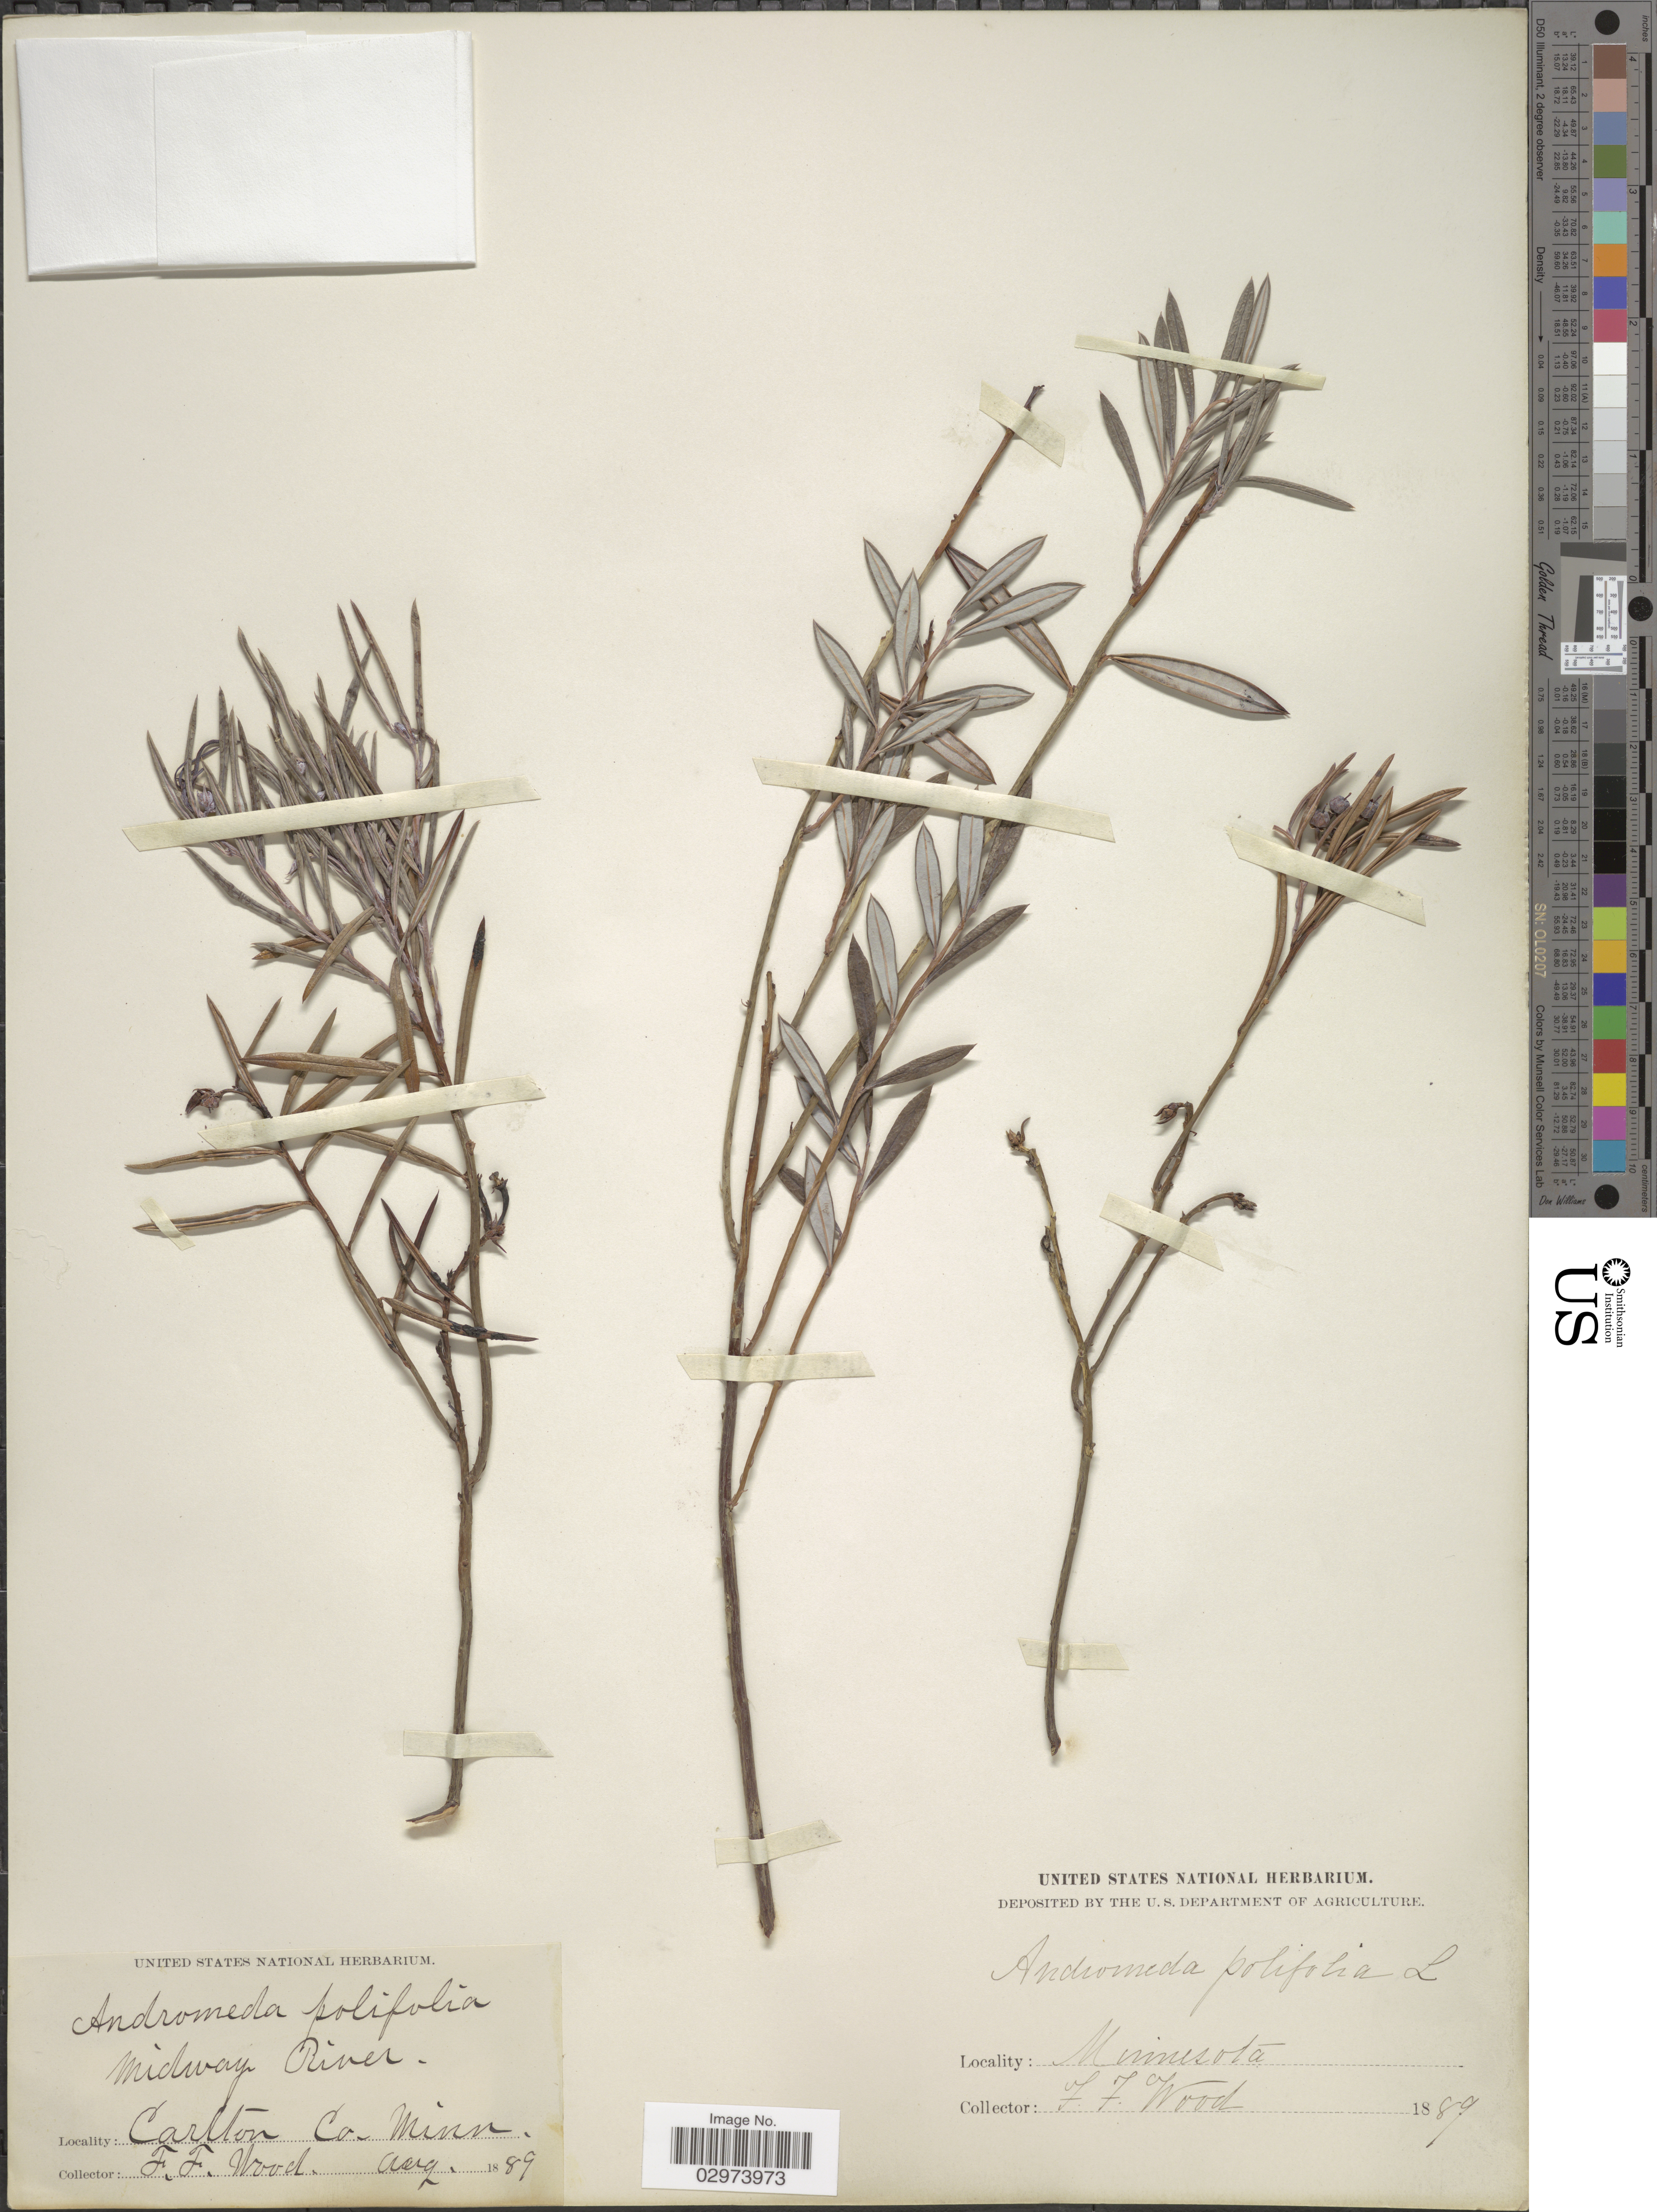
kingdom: Plantae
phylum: Tracheophyta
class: Magnoliopsida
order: Ericales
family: Ericaceae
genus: Andromeda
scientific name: Andromeda polifolia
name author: L.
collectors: F. Wood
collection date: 1889-08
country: United States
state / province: Minnesota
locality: Midway River. Carlton Co., Minn.